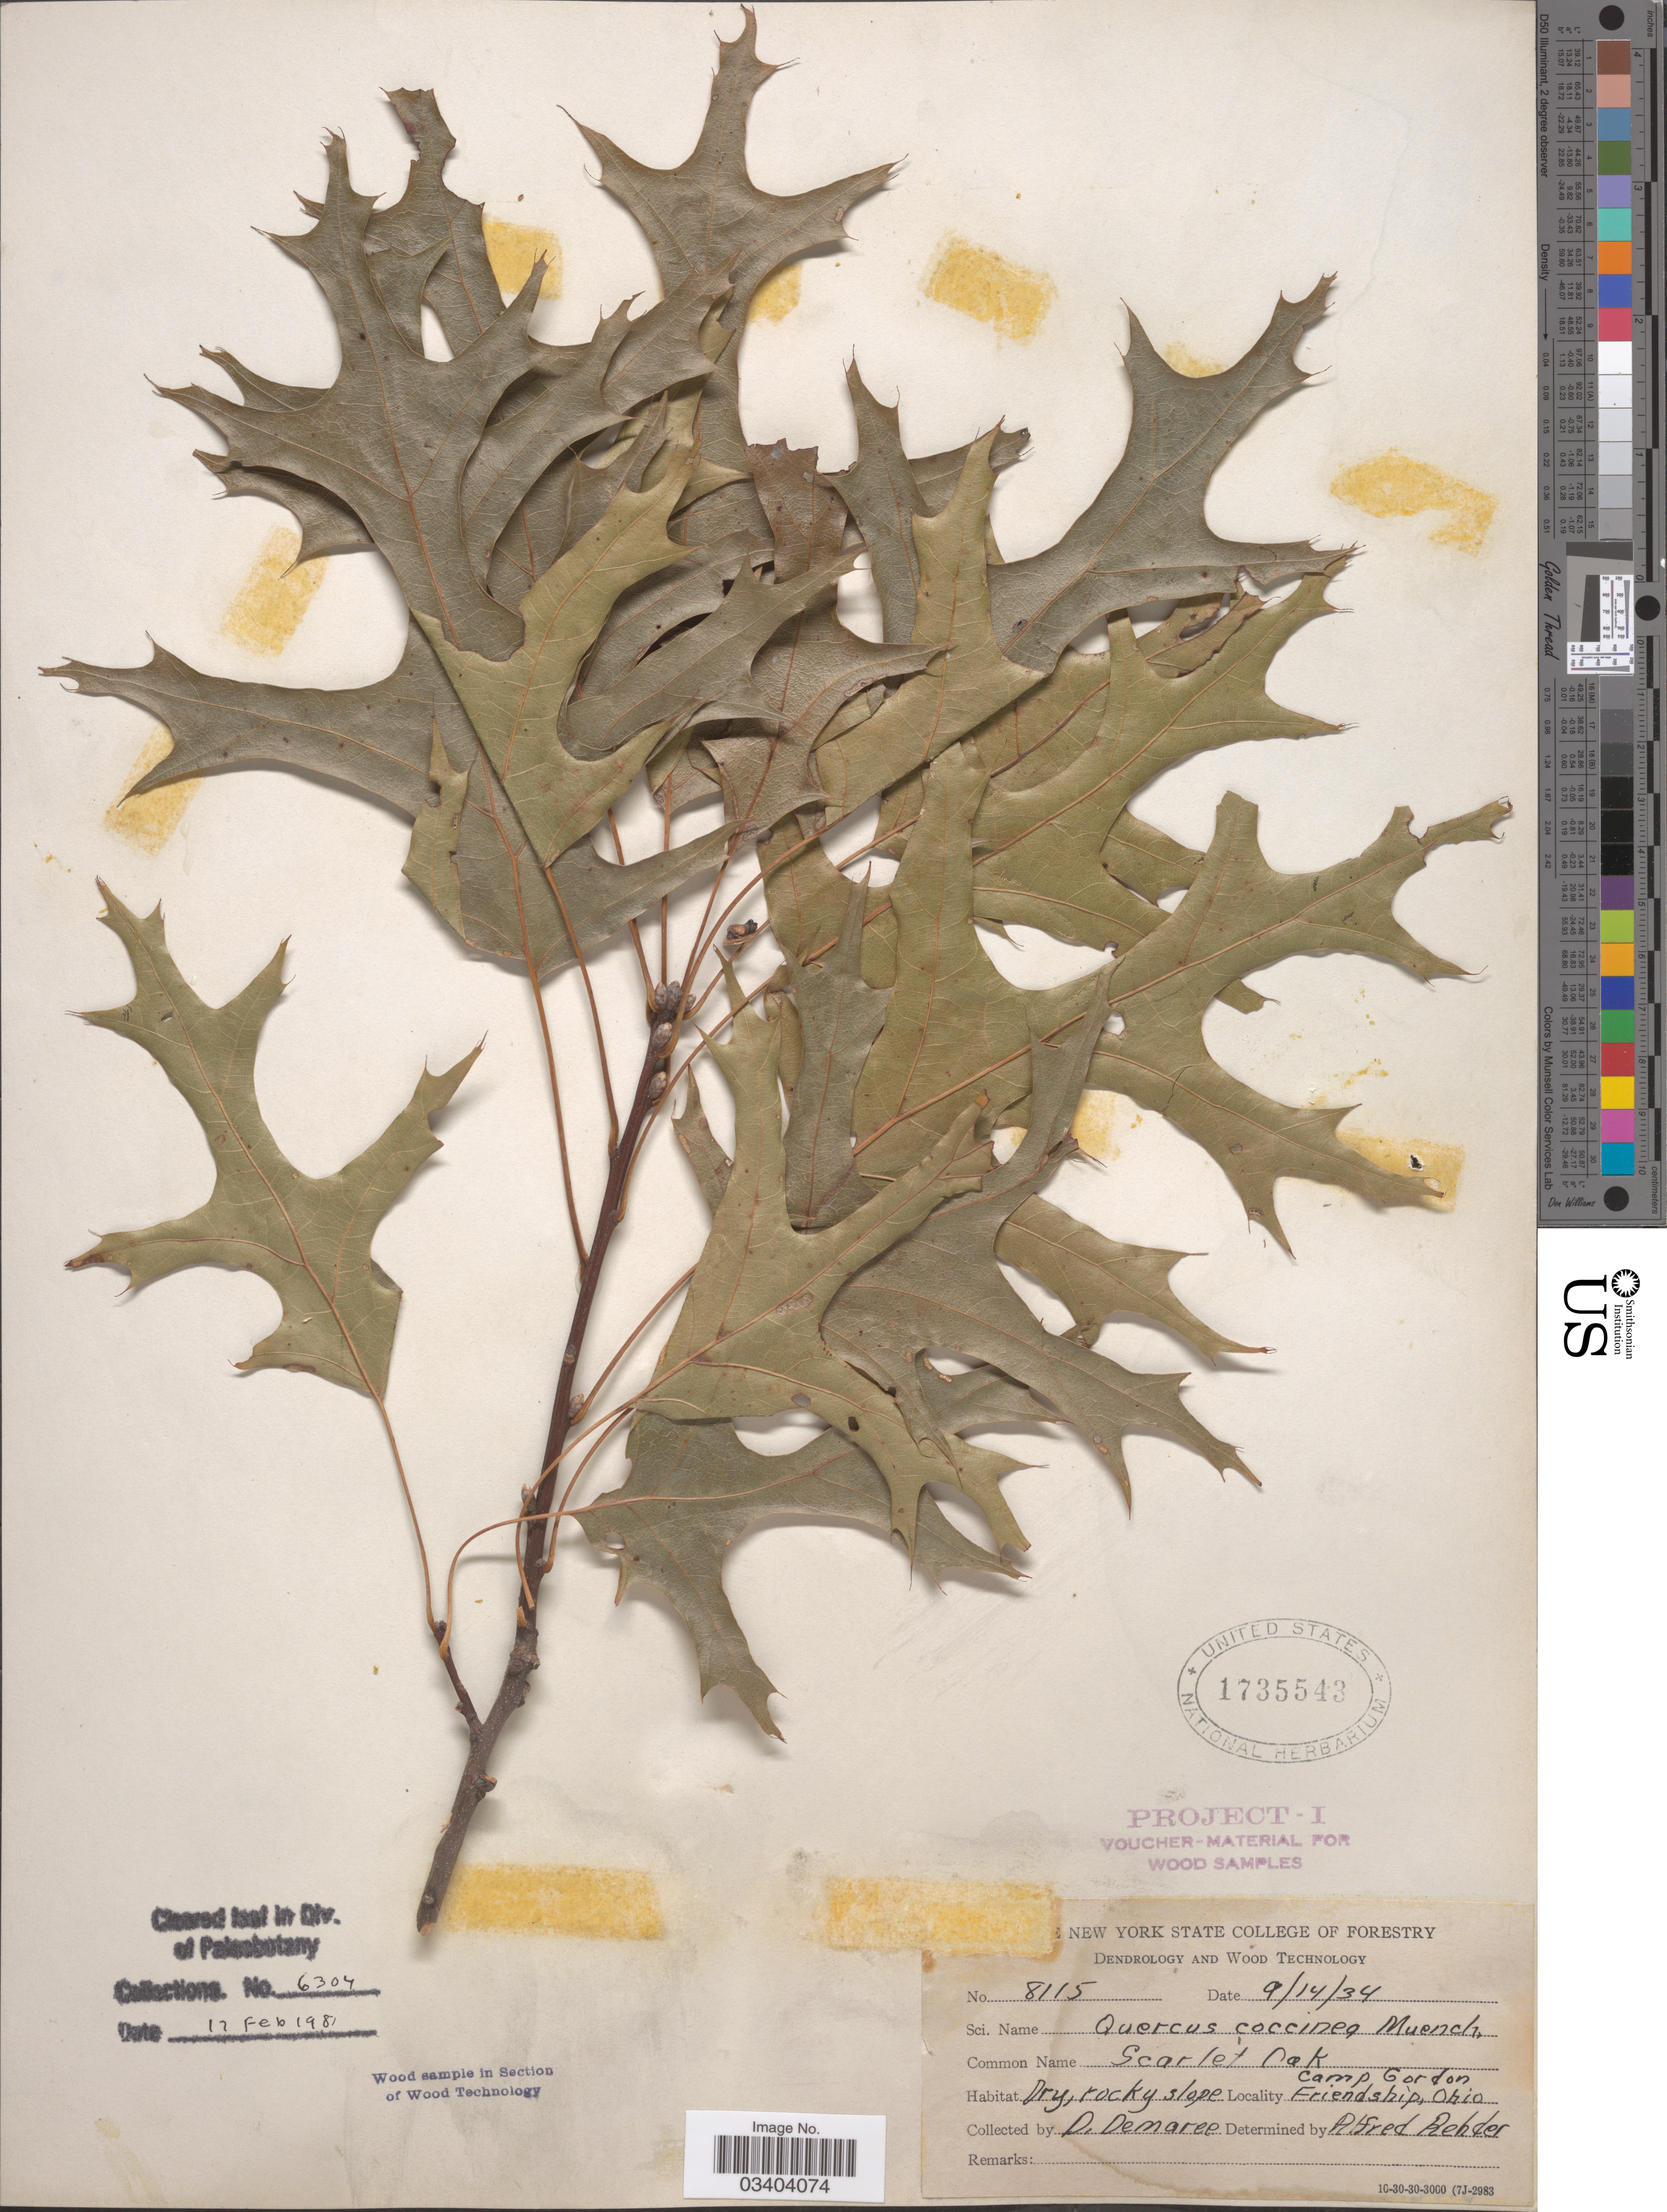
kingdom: Plantae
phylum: Tracheophyta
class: Magnoliopsida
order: Fagales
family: Fagaceae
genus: Quercus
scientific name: Quercus coccinea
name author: Münchh.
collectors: D. Demaree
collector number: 8115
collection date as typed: Transcribed d/m/y: 14/9/34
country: United States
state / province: Ohio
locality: Camp Gordon Friendship.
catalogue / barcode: US 1735543